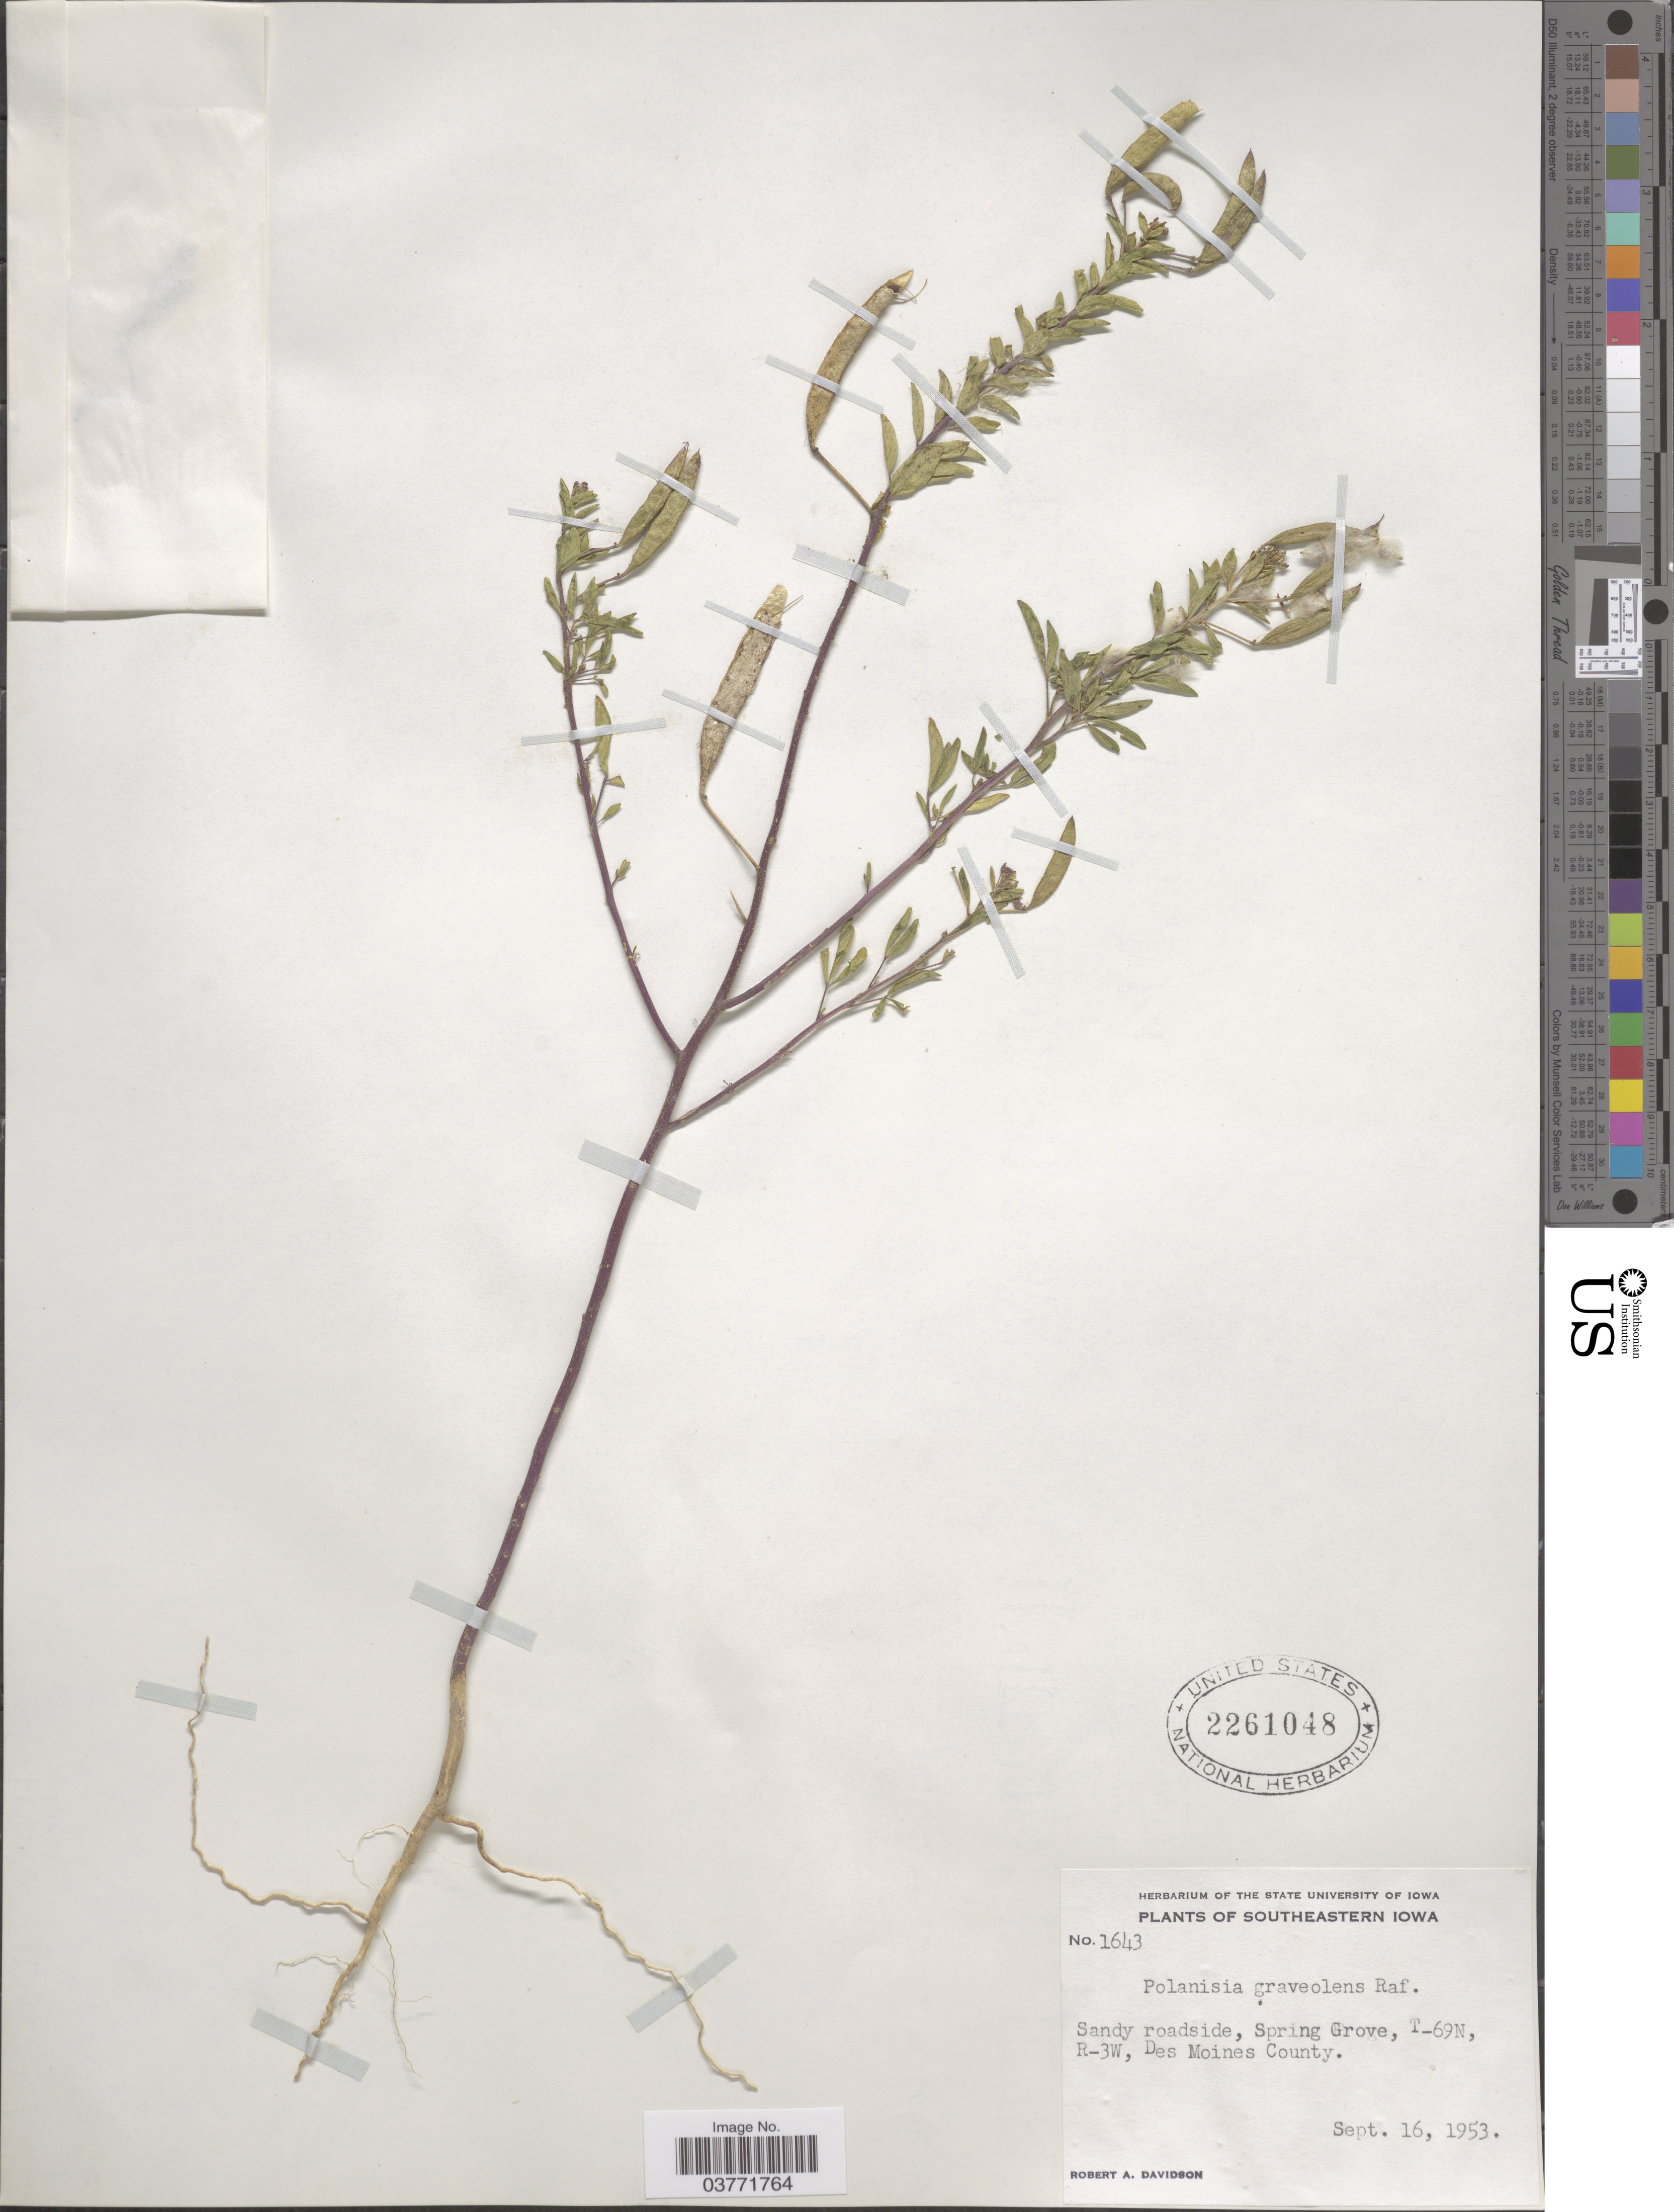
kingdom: Plantae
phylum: Tracheophyta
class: Magnoliopsida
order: Brassicales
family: Cleomaceae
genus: Polanisia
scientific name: Polanisia dodecandra subsp. dodecandra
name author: (L.) DC.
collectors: R. A. Davidson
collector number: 1643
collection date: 1953-09-16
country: United States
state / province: Iowa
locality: Southeastern Iowa. Spring Grove, T-69N, R-3W, Des Moines County.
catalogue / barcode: US 2261048